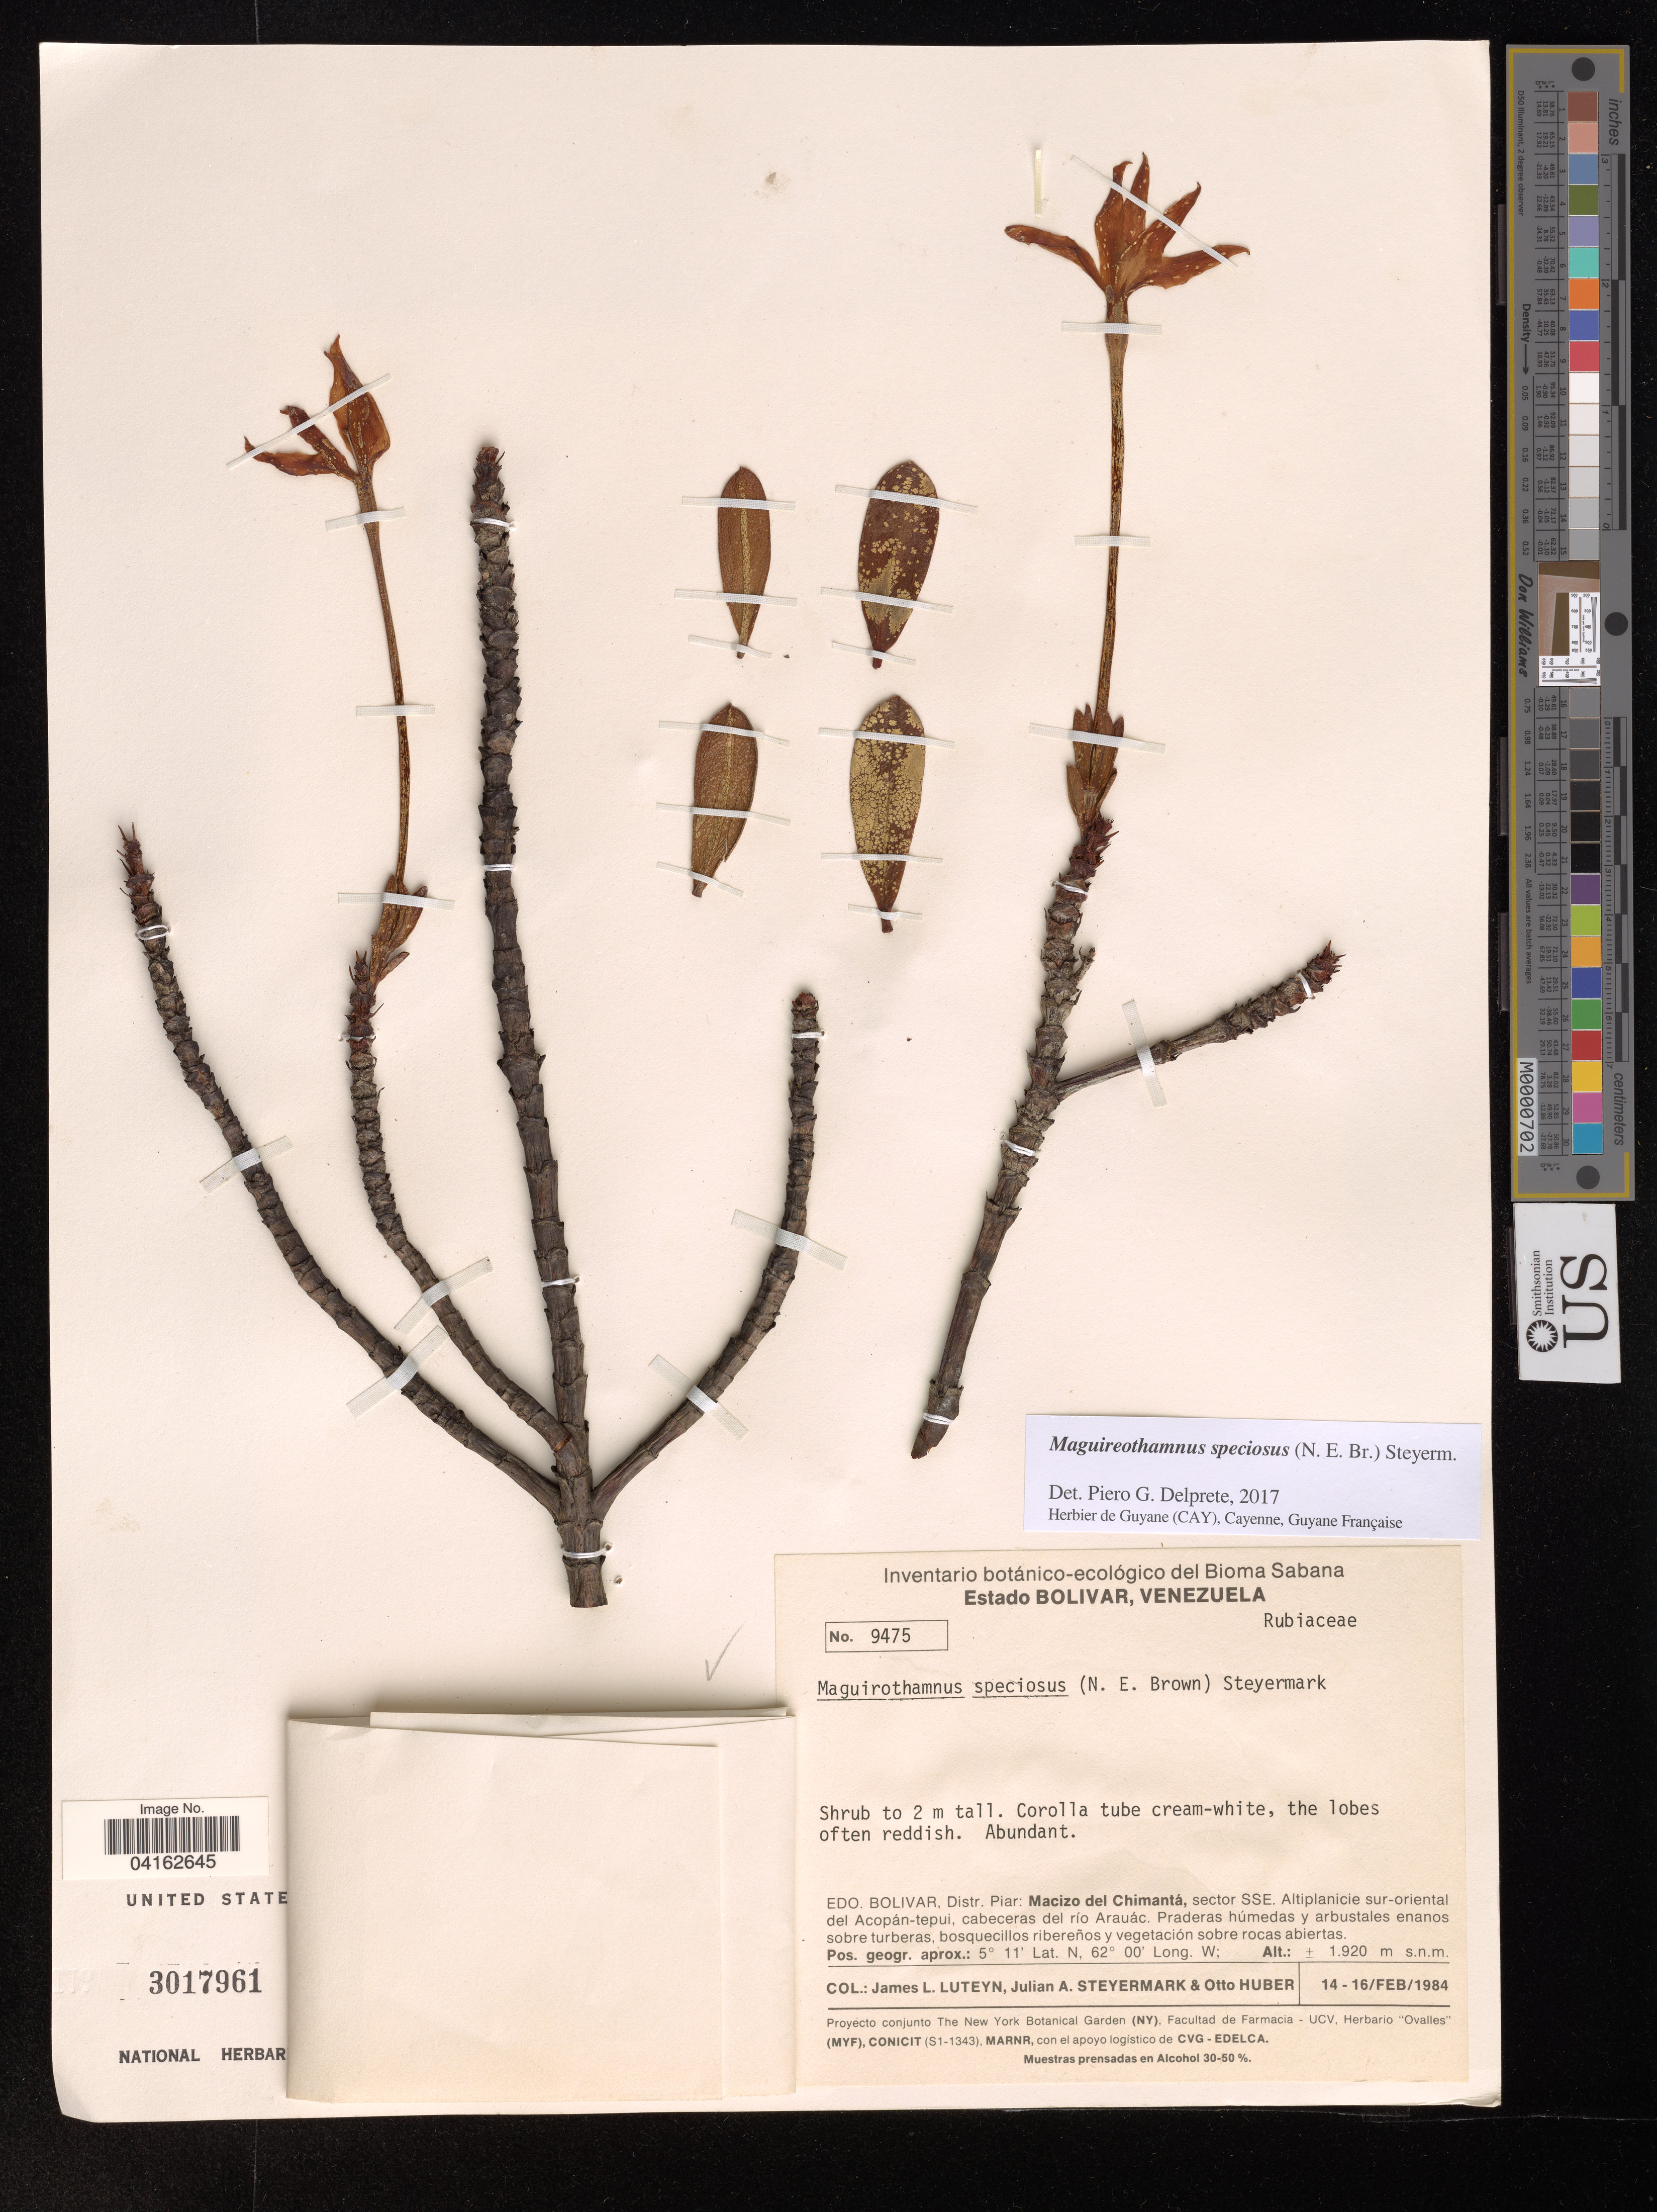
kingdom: Plantae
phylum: Tracheophyta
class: Magnoliopsida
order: Gentianales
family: Rubiaceae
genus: Maguireothamnus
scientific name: Maguireothamnus speciosus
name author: (N.E. Br.) Steyerm.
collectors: J. L. Luteyn, J. Steyermark & O. Huber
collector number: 9475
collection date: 1984-02-14/1984-02-16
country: Venezuela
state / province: Bolivar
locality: Distr. Piar: Macizo del Chimantá, sector SSE. Altiplanicie sur-oriental del Acopán-tepui, cabeceras del río Arauác.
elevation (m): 1.92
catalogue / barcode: US 3017961